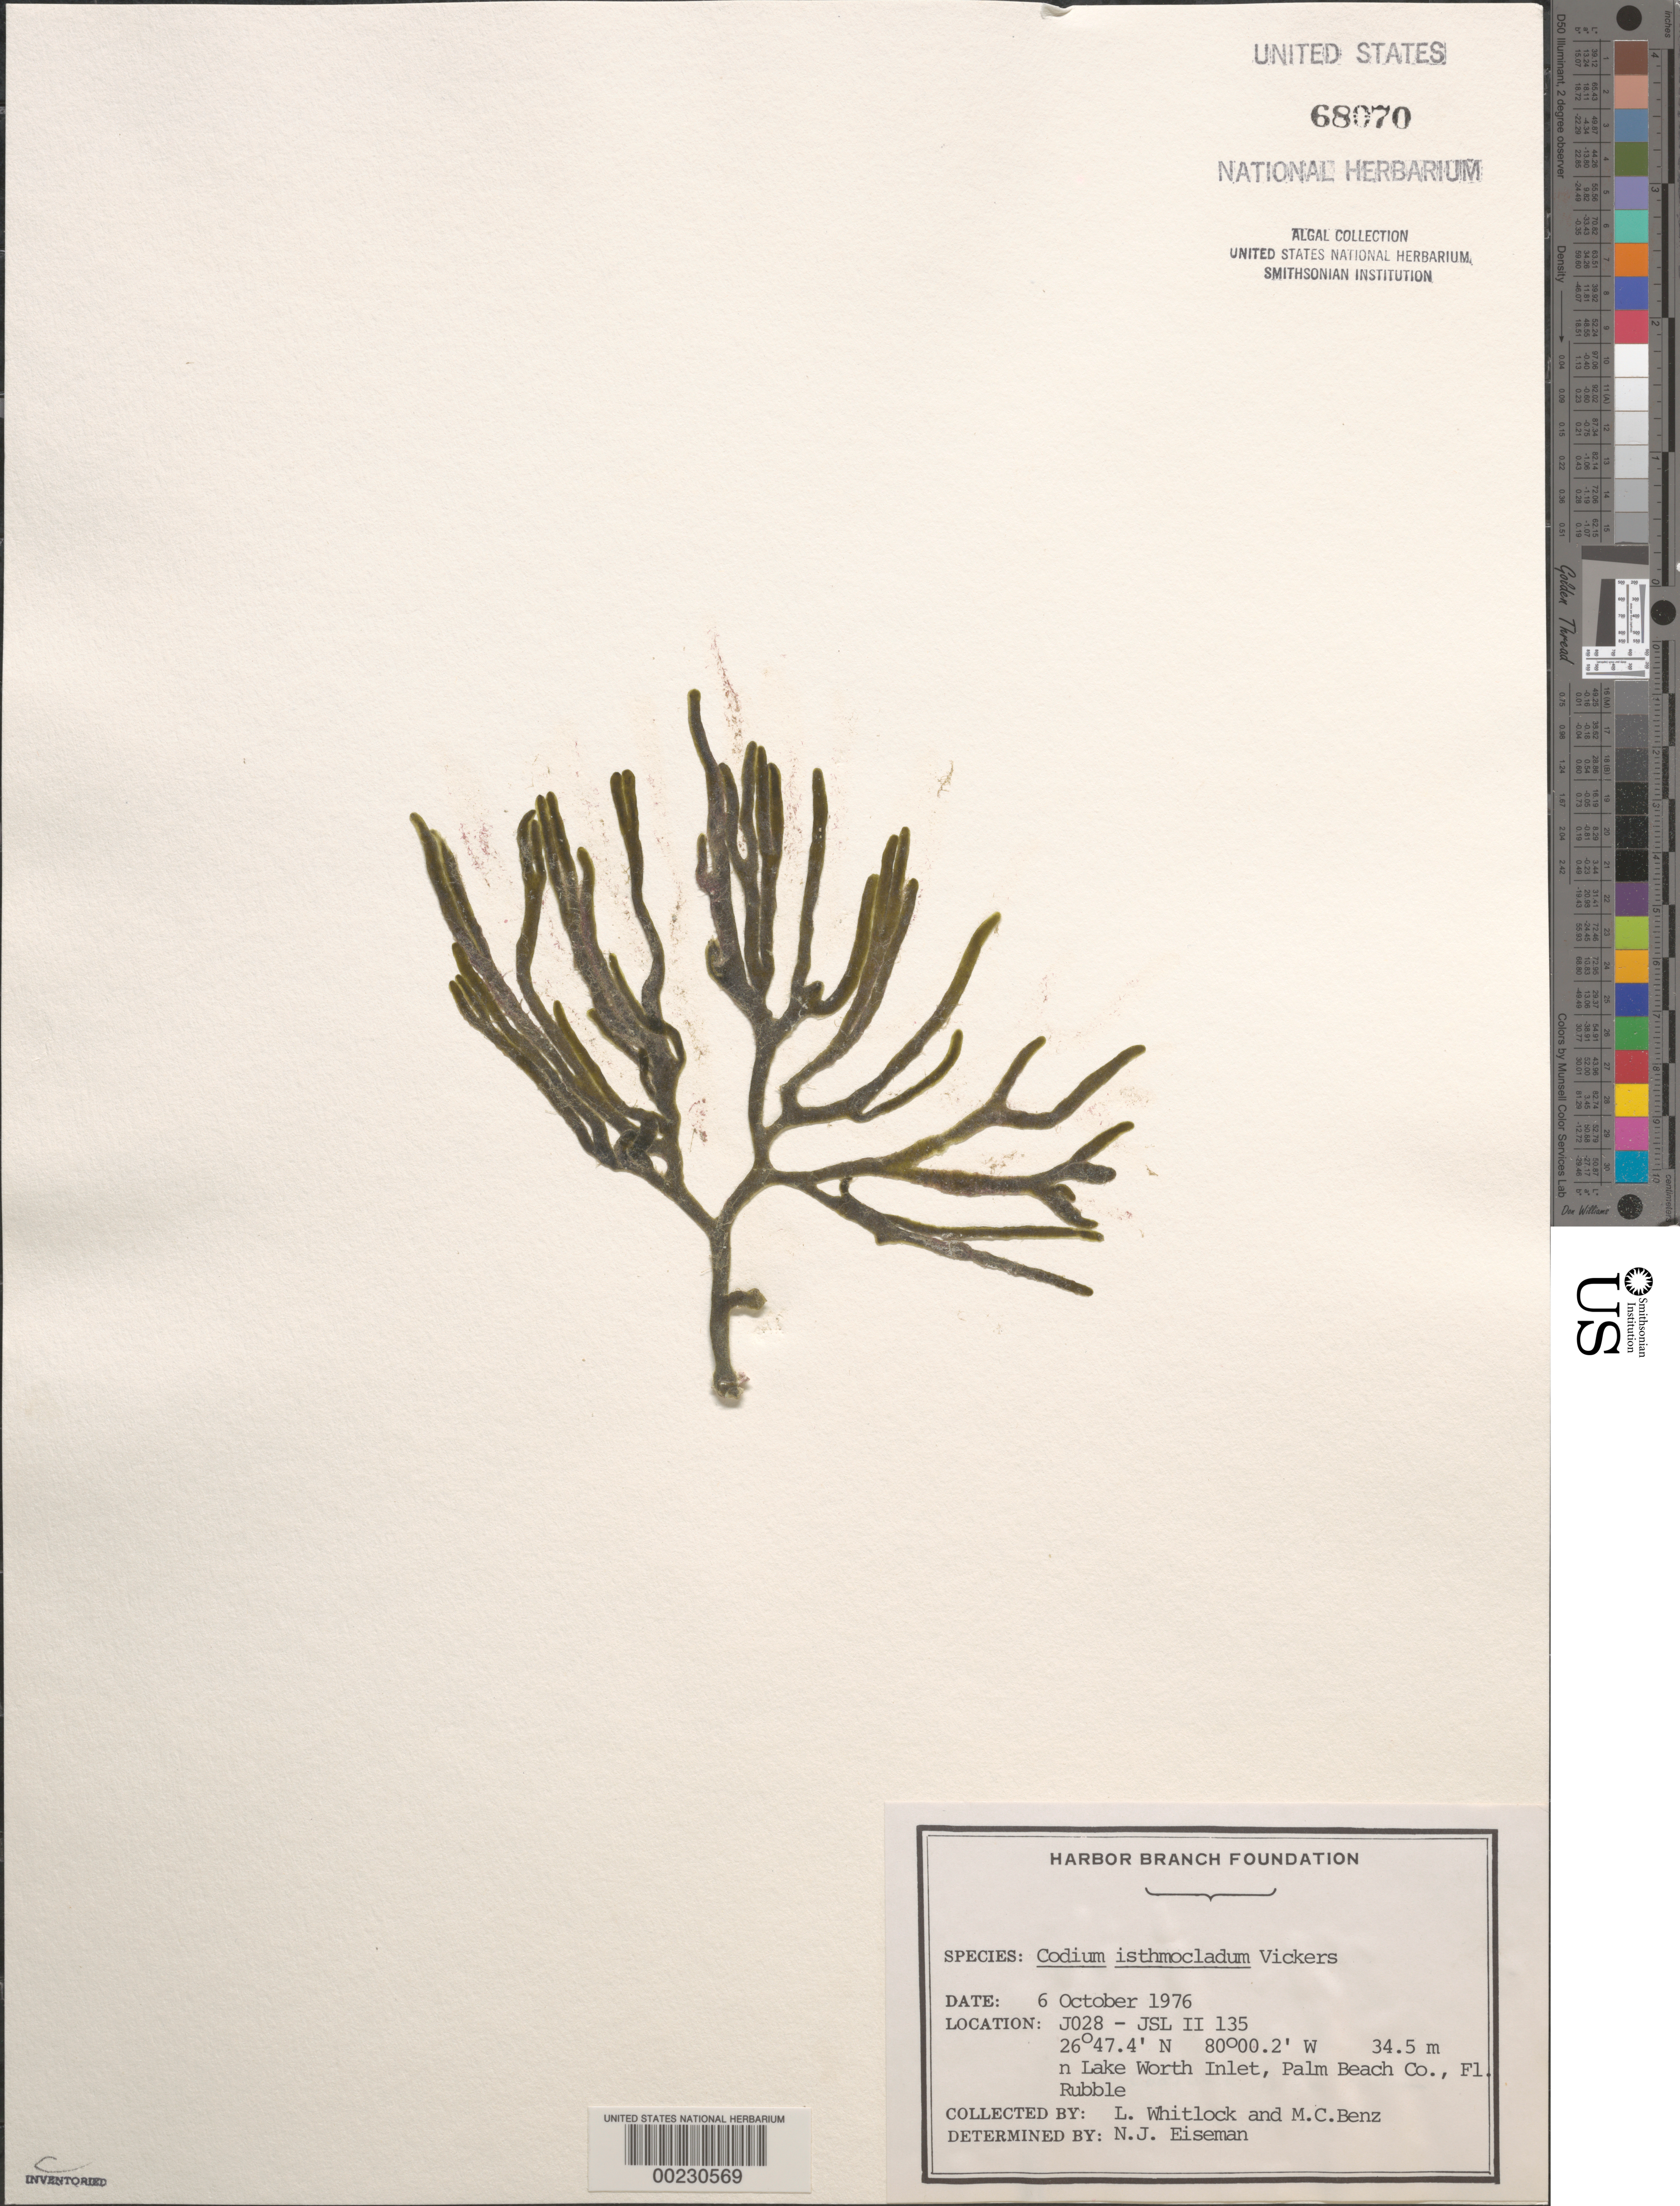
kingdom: Plantae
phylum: Chlorophyta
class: Ulvophyceae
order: Bryopsidales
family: Codiaceae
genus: Codium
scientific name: Codium isthmocladum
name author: Vickers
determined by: Eiseman, N. J.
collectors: L. Whitlock & M. Benz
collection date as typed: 06 Oct 1976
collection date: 1976-10-06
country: United States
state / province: Florida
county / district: Palm Beach County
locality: Lake Worth Inlet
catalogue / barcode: US 68070